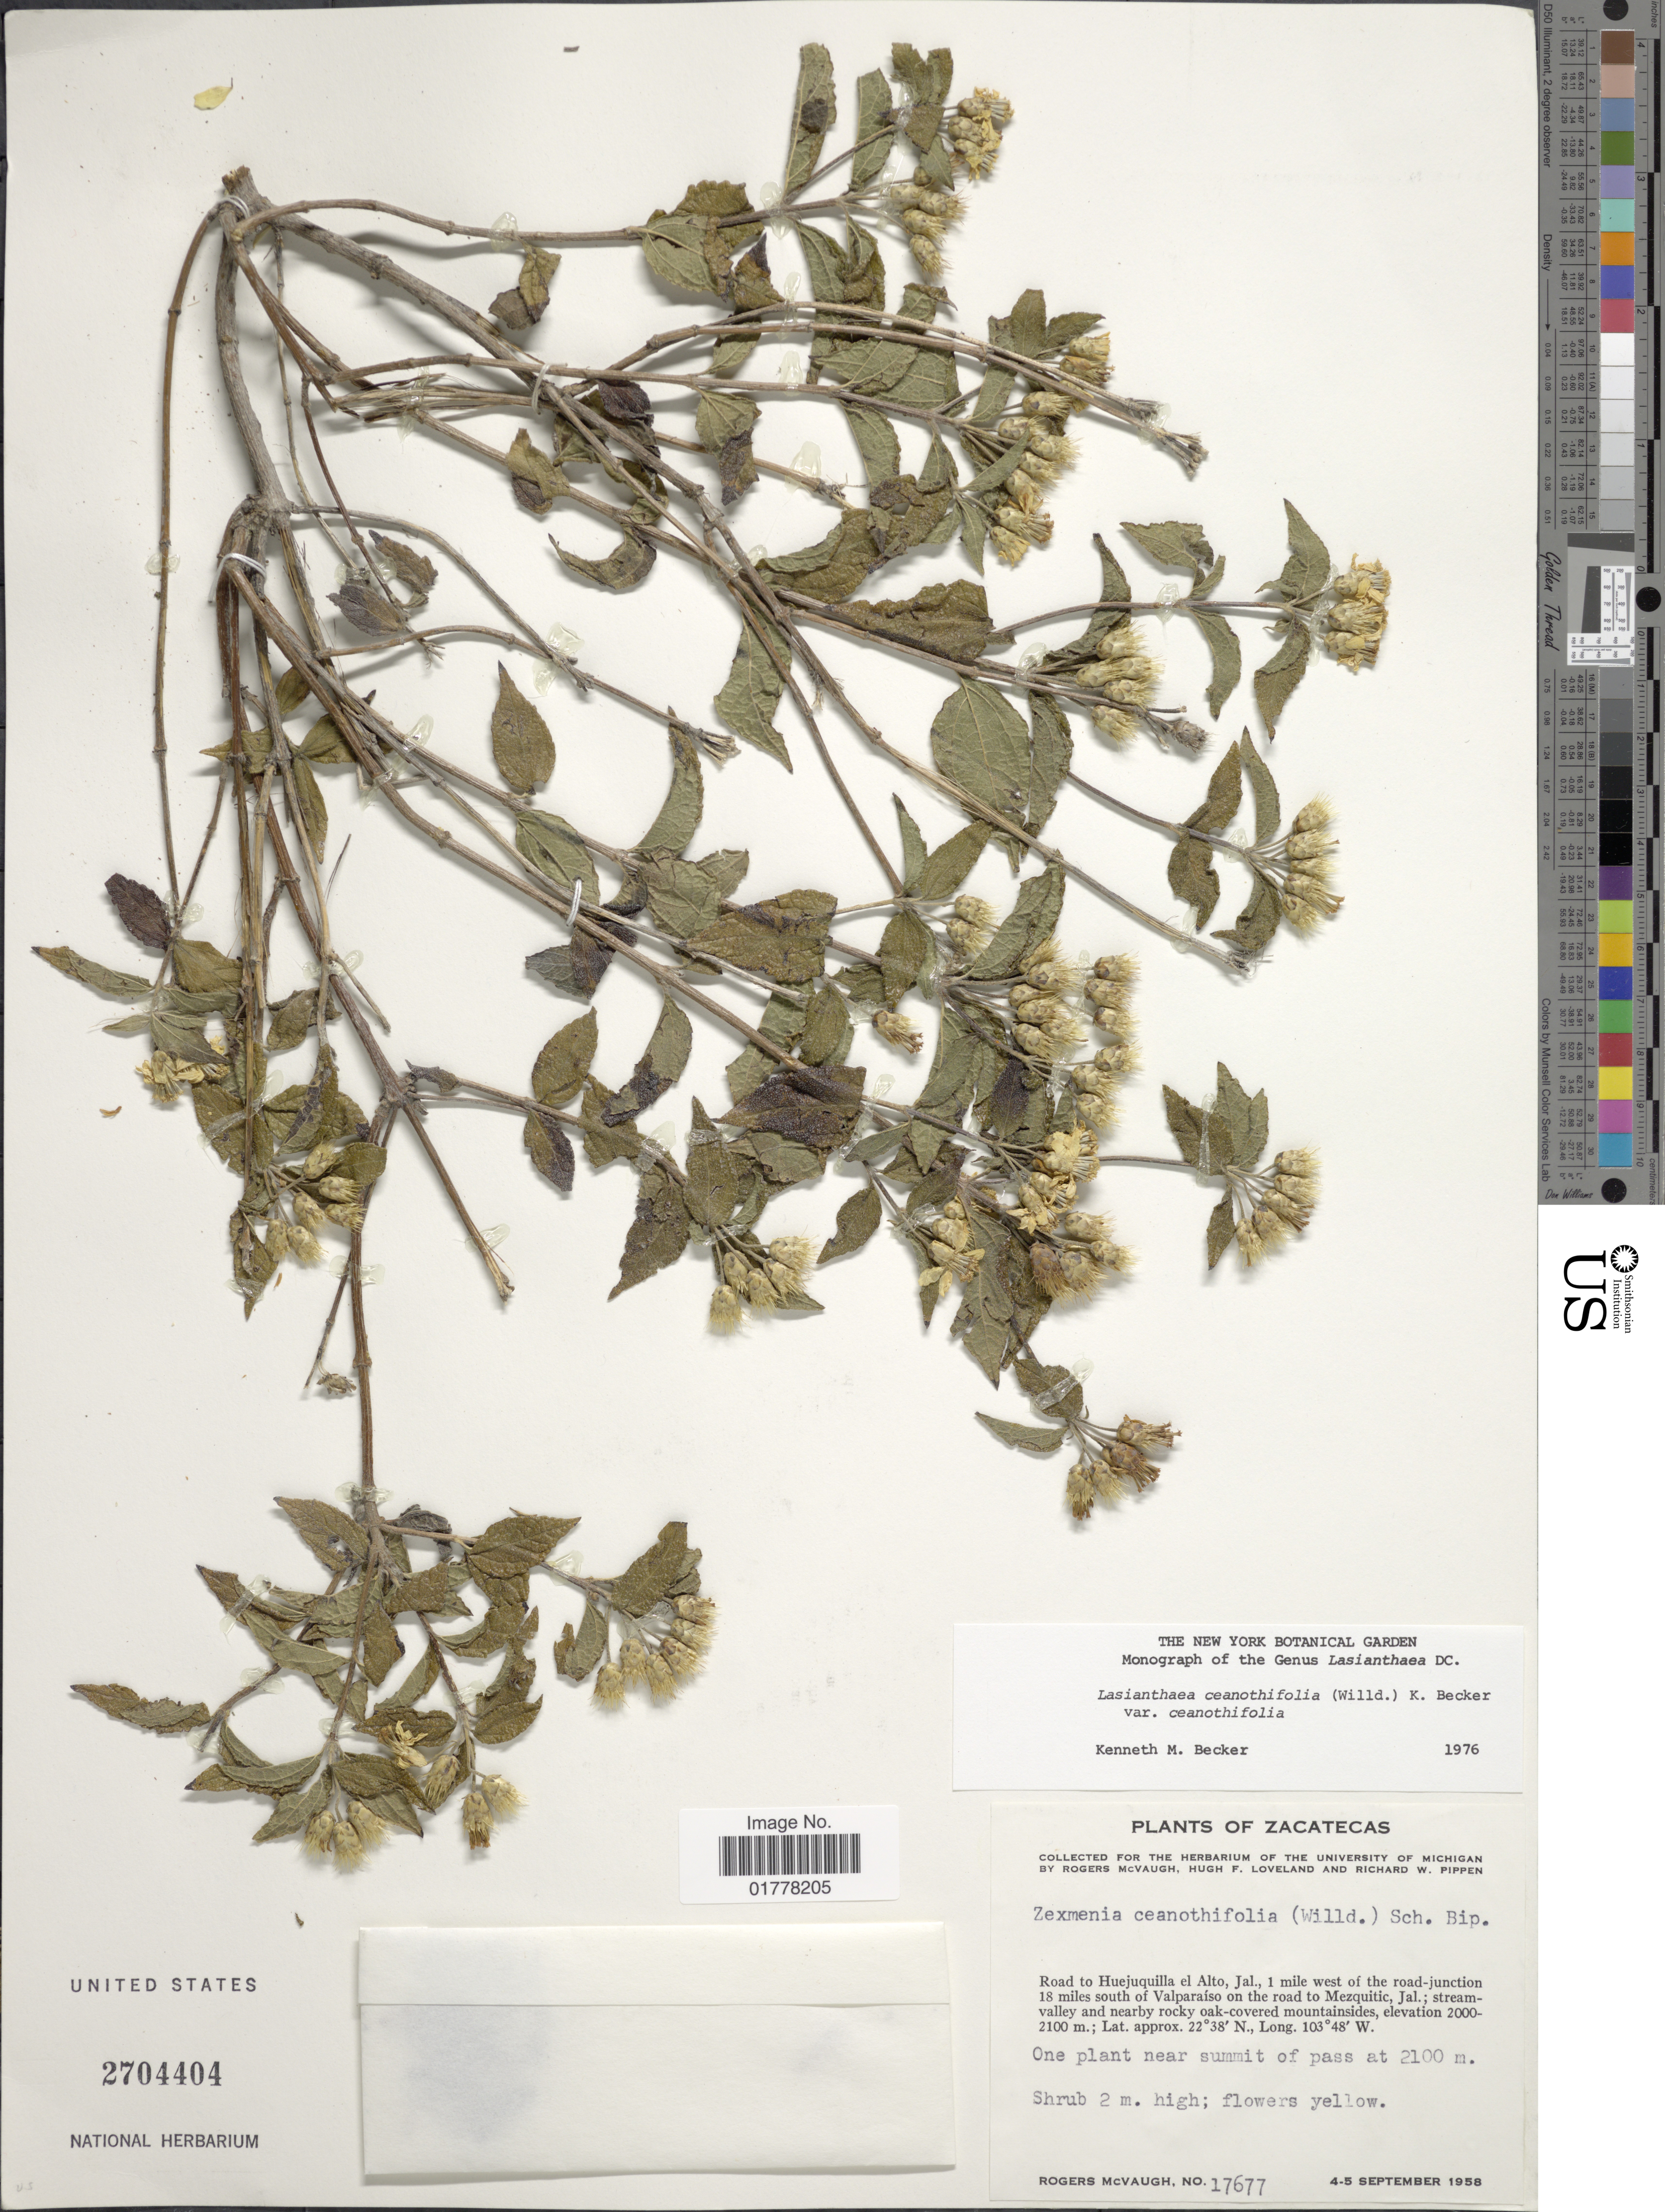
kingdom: Plantae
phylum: Tracheophyta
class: Magnoliopsida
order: Asterales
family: Asteraceae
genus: Lasianthaea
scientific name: Lasianthaea ceanothifolia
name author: (Willd.) K.M. Becker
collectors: R. McVaugh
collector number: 17677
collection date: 1958-09-04/1958-09-05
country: Mexico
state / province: Zacatecas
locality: Road to Huejuquilla el Alto, Jal., 1 mile west of the road-junction 18 miles south of Valparaíso on the road to Mezquitic, Jal.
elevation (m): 2100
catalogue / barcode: US 2704404